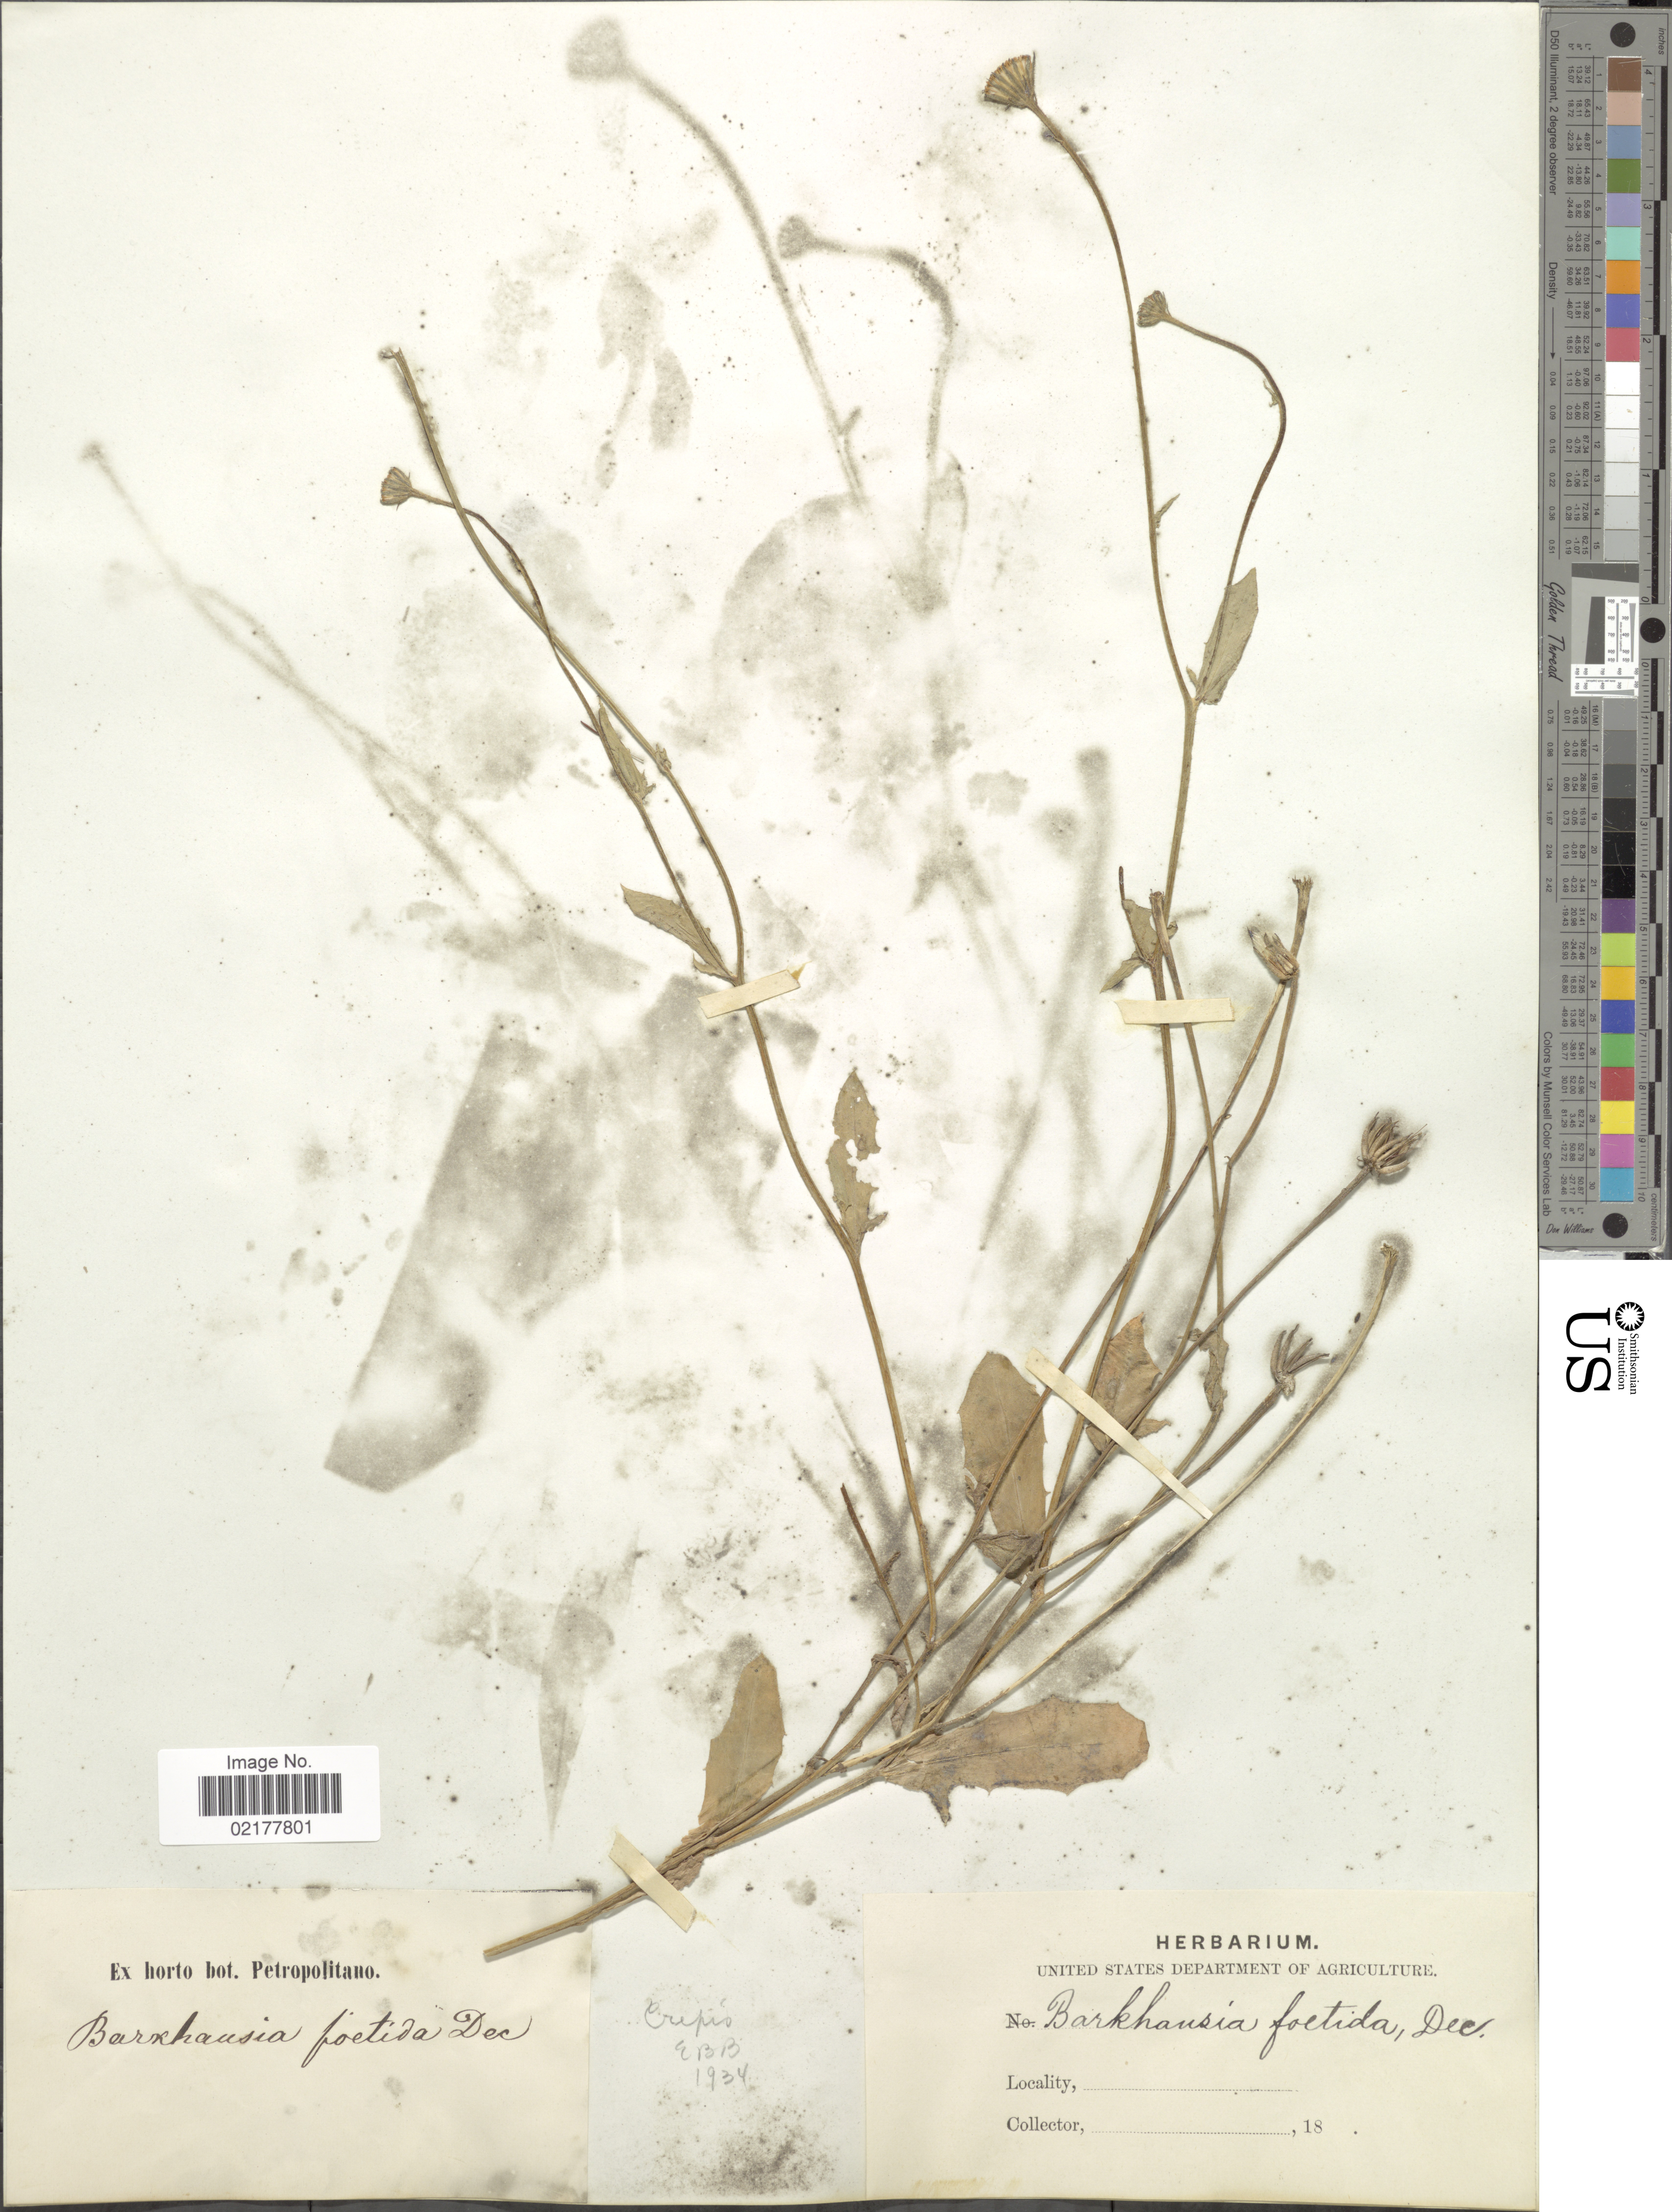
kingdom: Plantae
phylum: Tracheophyta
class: Magnoliopsida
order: Asterales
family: Asteraceae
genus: Crepis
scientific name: Crepis foetida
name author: L.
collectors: ex Horto Bot. Petropolitano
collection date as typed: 18